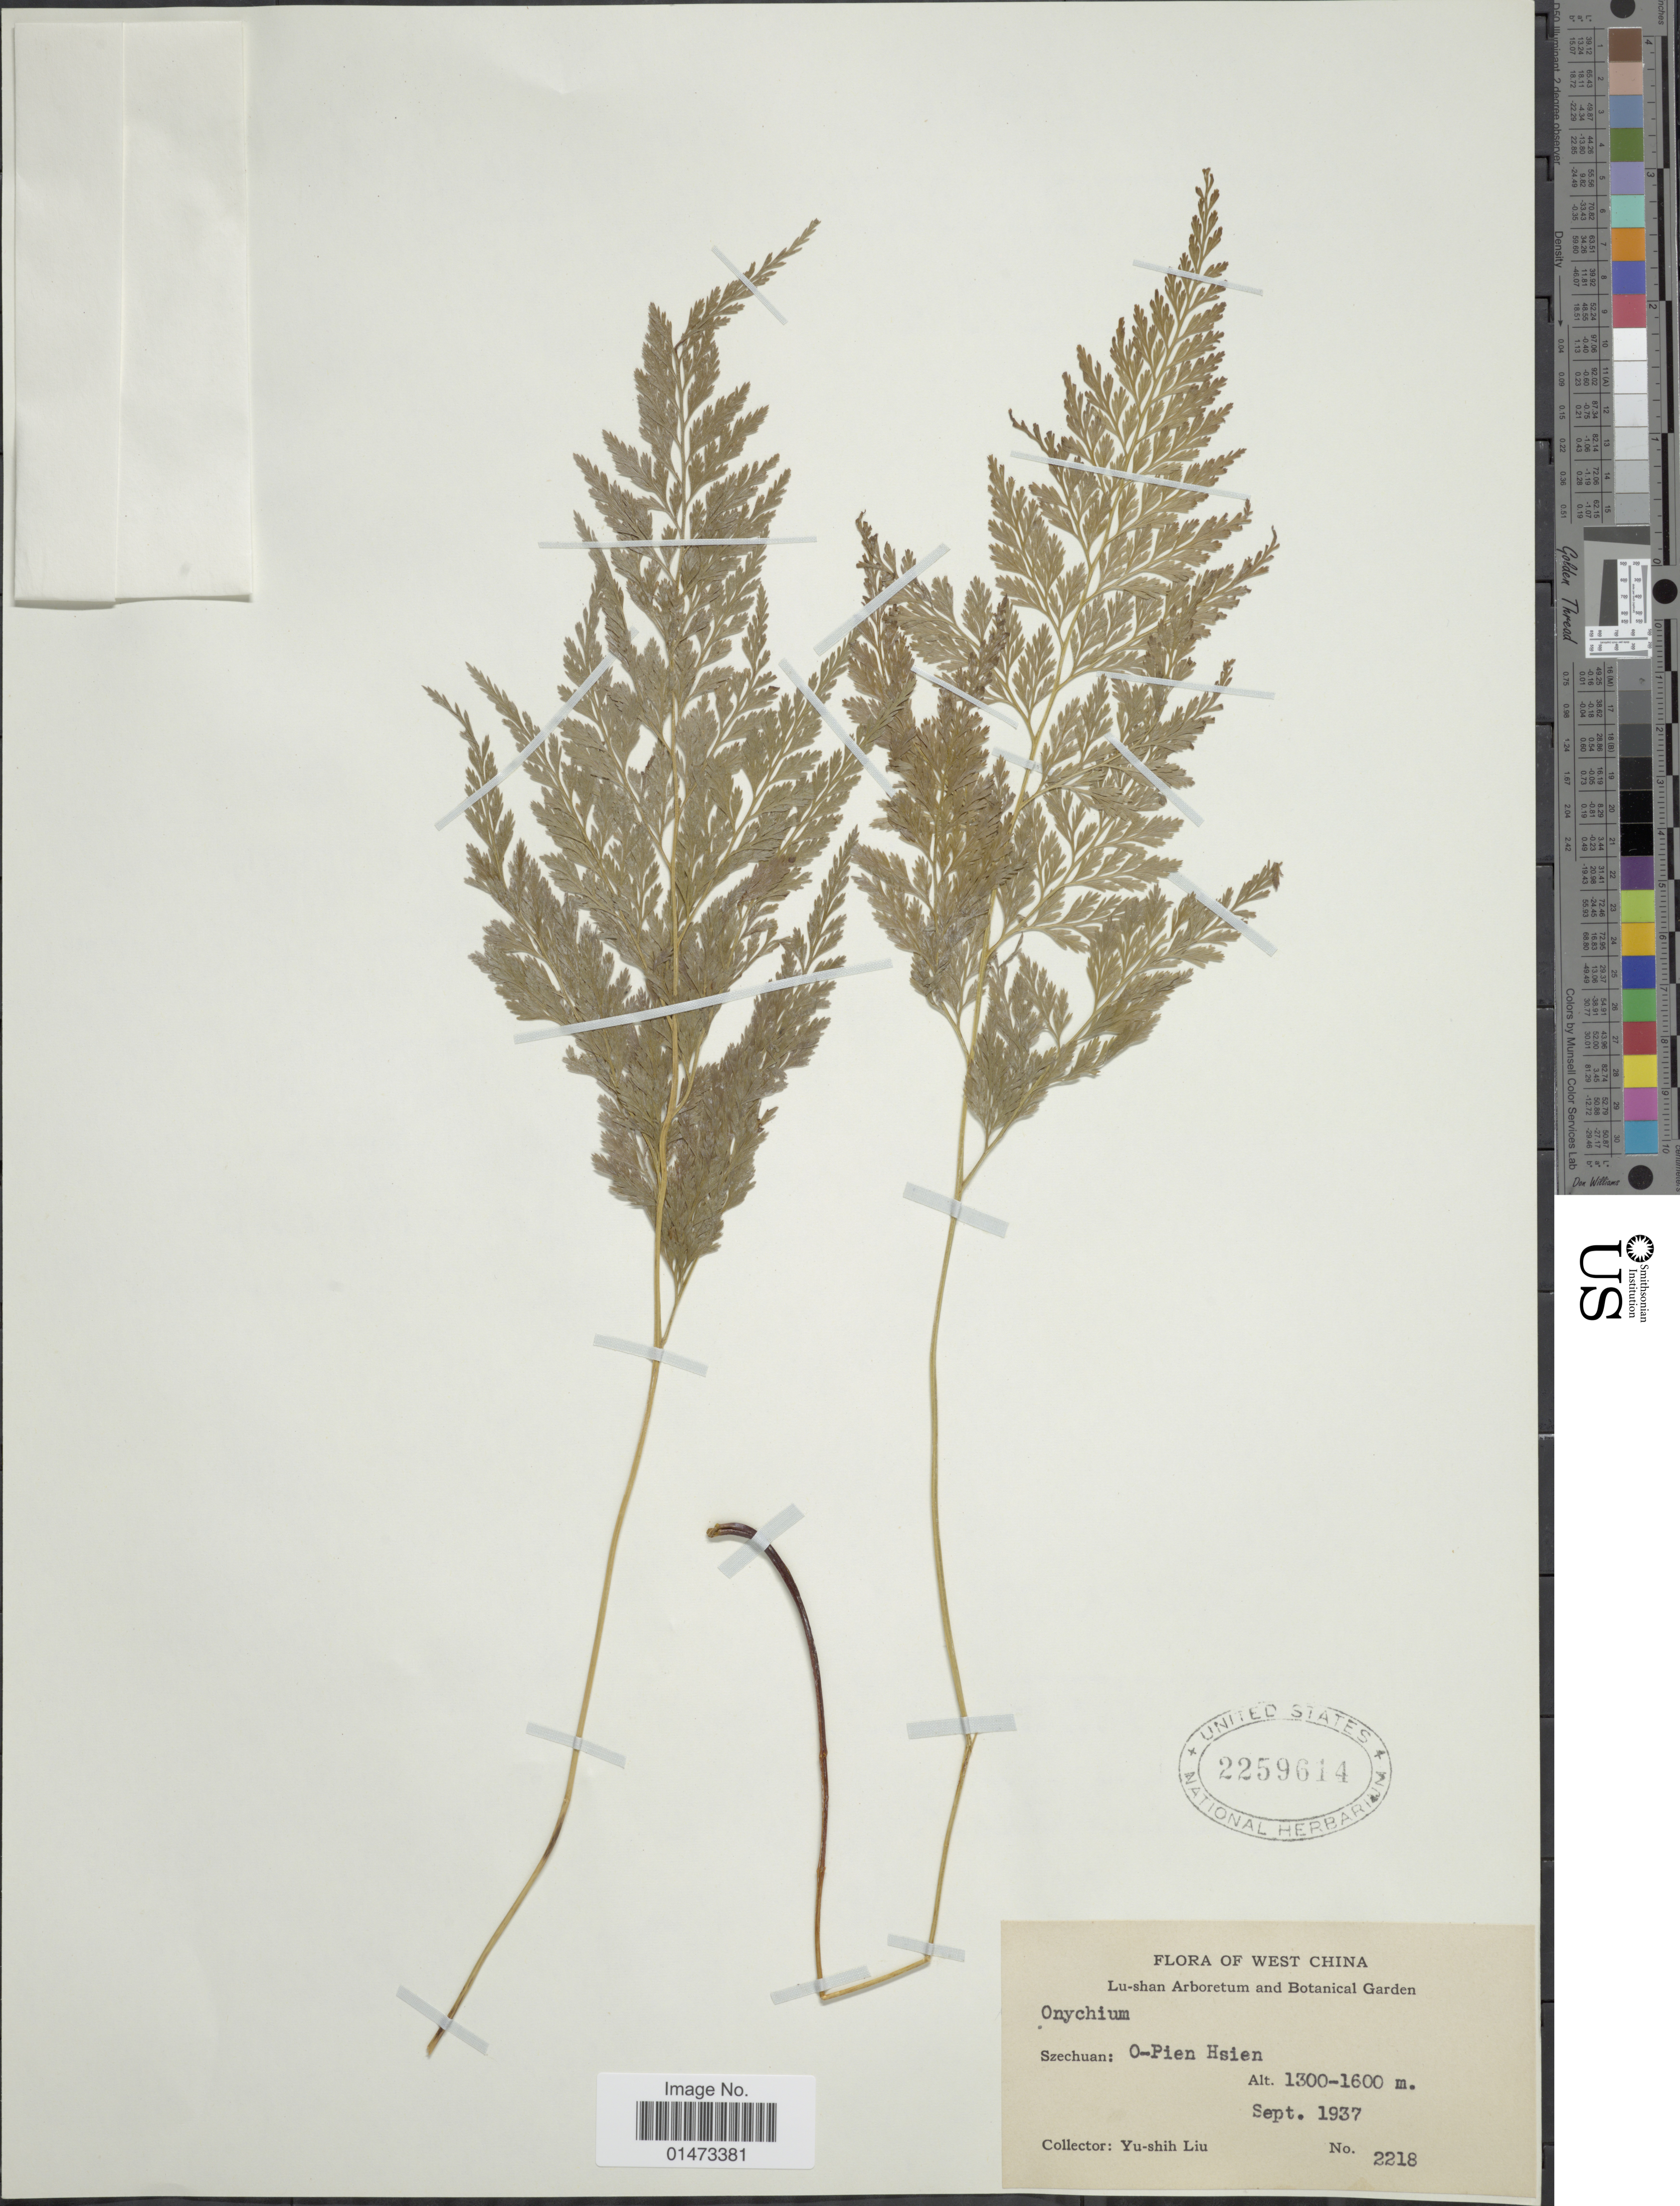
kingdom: Plantae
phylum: Tracheophyta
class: Polypodiopsida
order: Polypodiales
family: Pteridaceae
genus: Onychium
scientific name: Onychium contiguum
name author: Wall. ex C. Hope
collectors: Y.-S. Liu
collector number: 2218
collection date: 1937-09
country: China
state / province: Sichuan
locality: West China, Szechuan: O-Pien Hsien.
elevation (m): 1300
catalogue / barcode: US 2259614